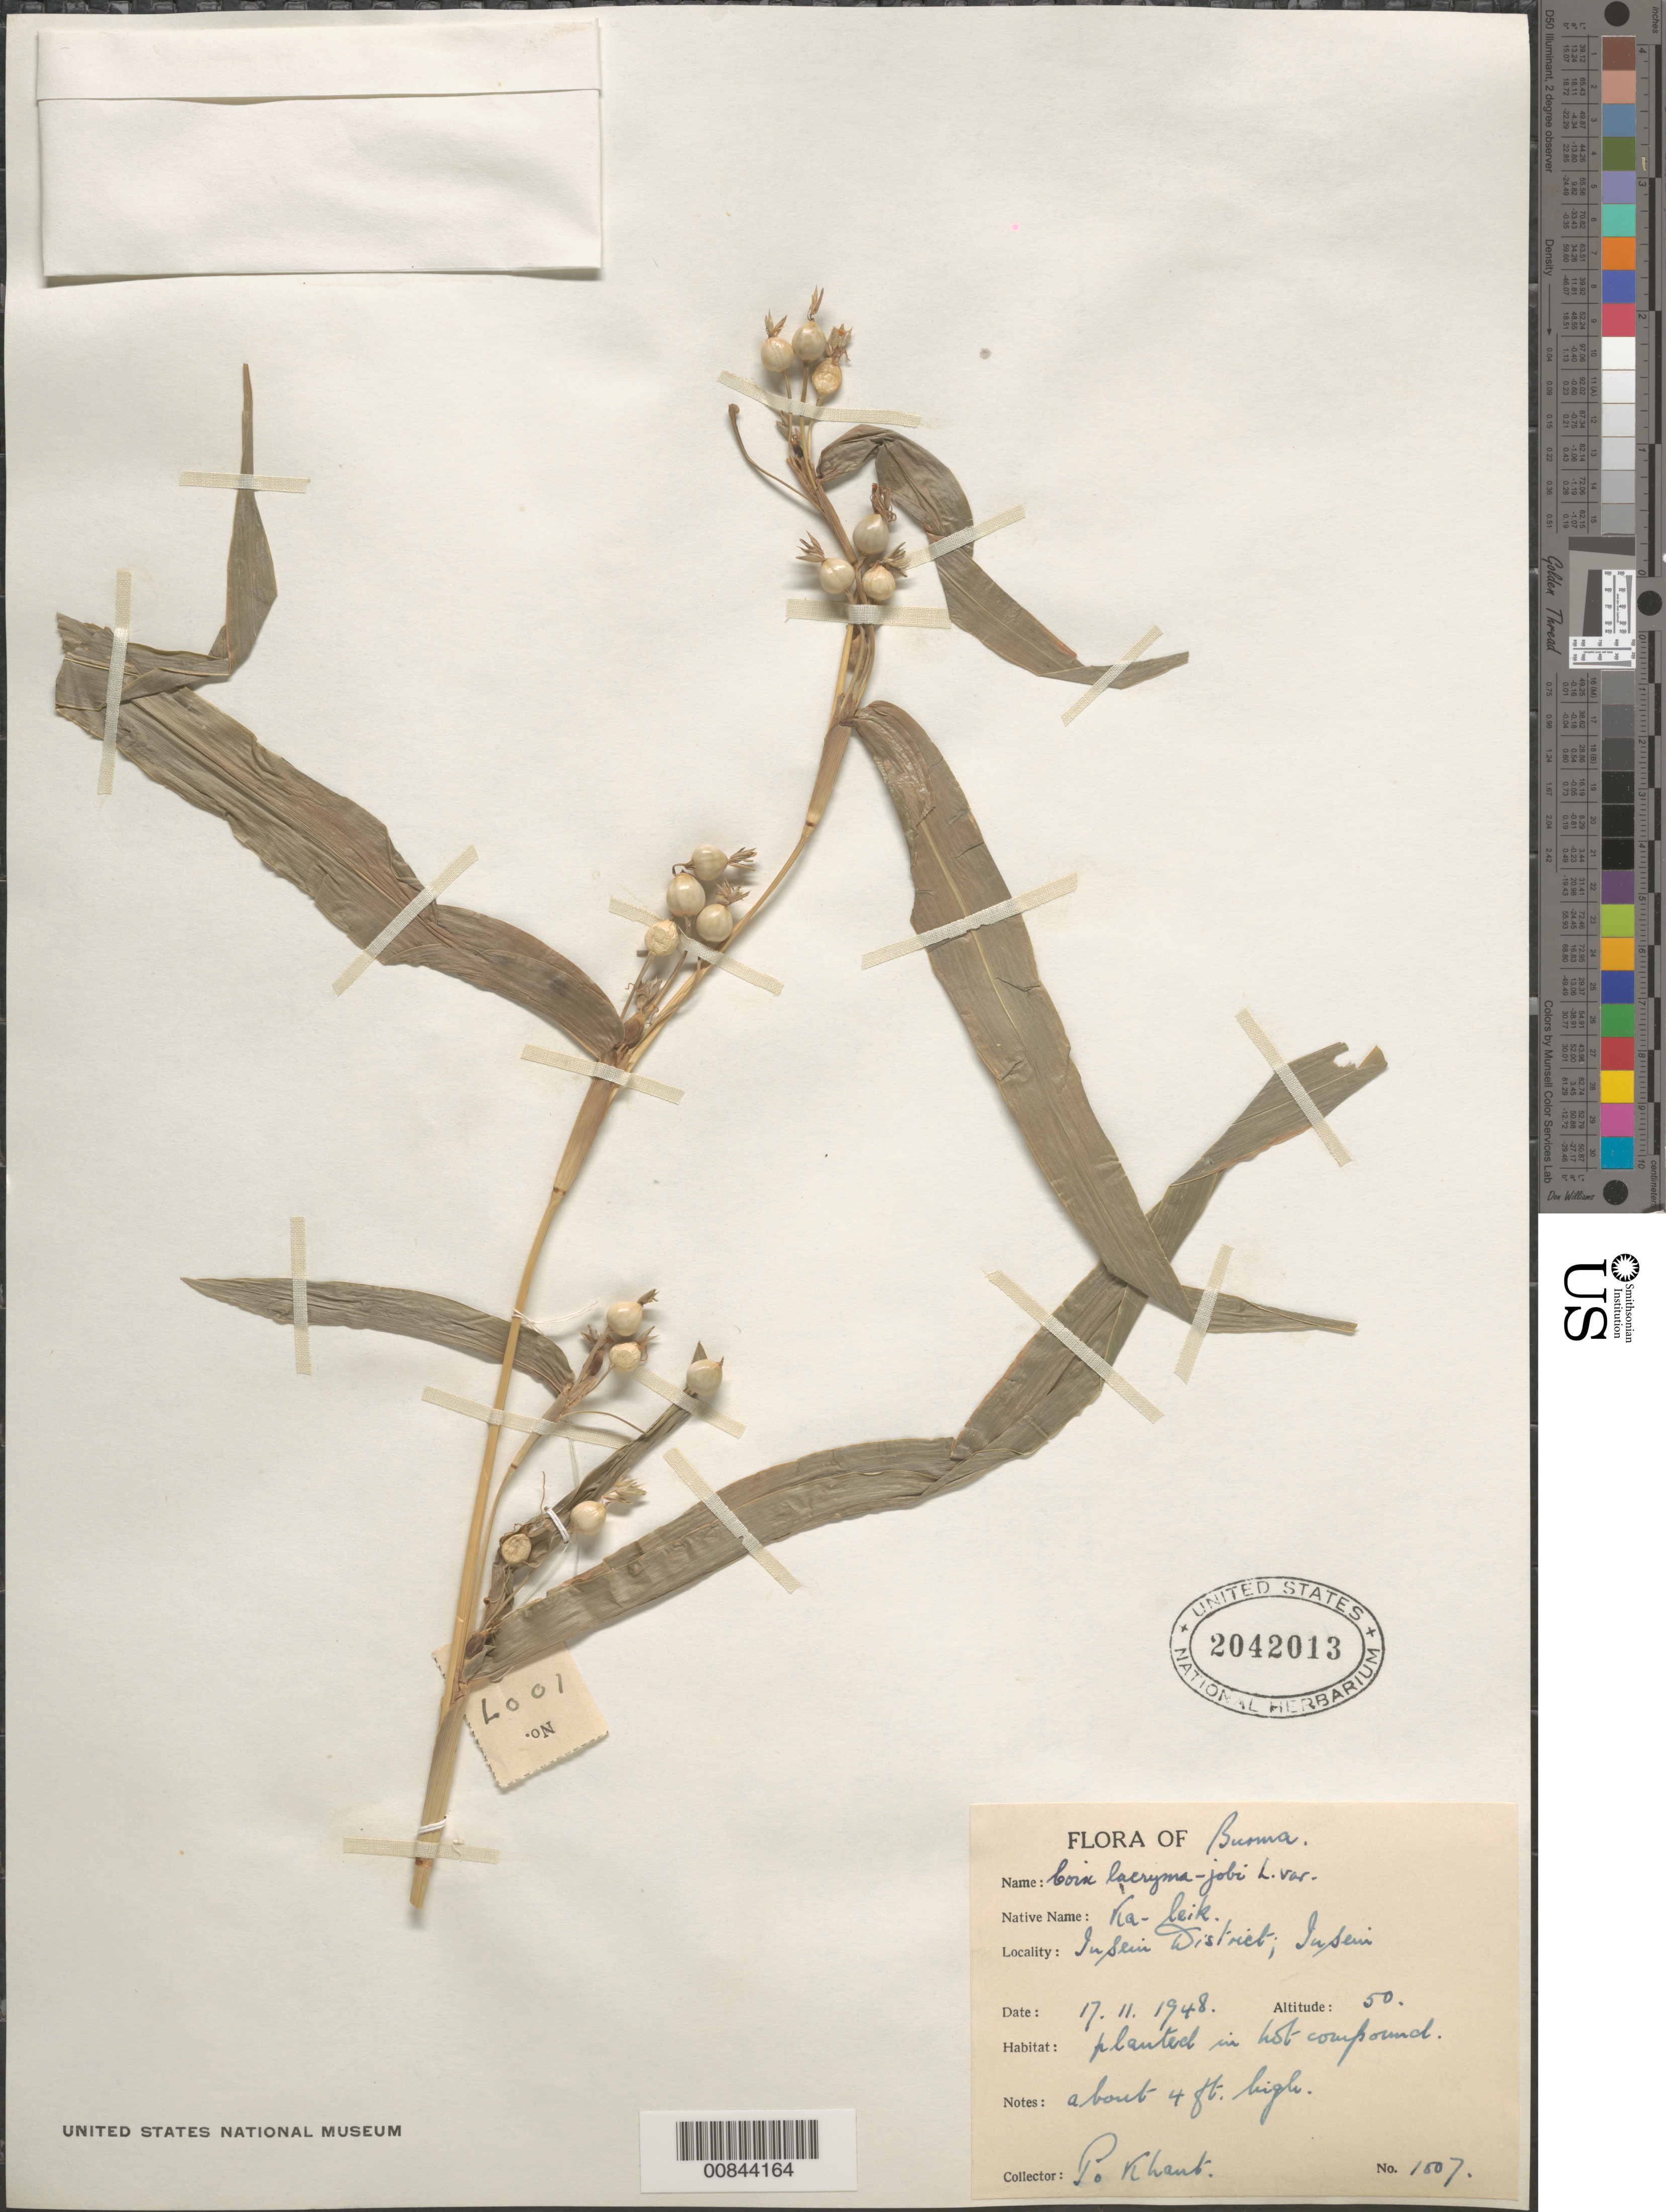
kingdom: Plantae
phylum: Tracheophyta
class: Liliopsida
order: Poales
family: Poaceae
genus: Coix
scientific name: Coix lacryma-jobi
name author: L.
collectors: Khant, P.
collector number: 1007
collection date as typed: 17 Nov 1948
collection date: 1948-11-17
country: Myanmar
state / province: Yangon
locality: Insein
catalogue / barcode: US 2042013